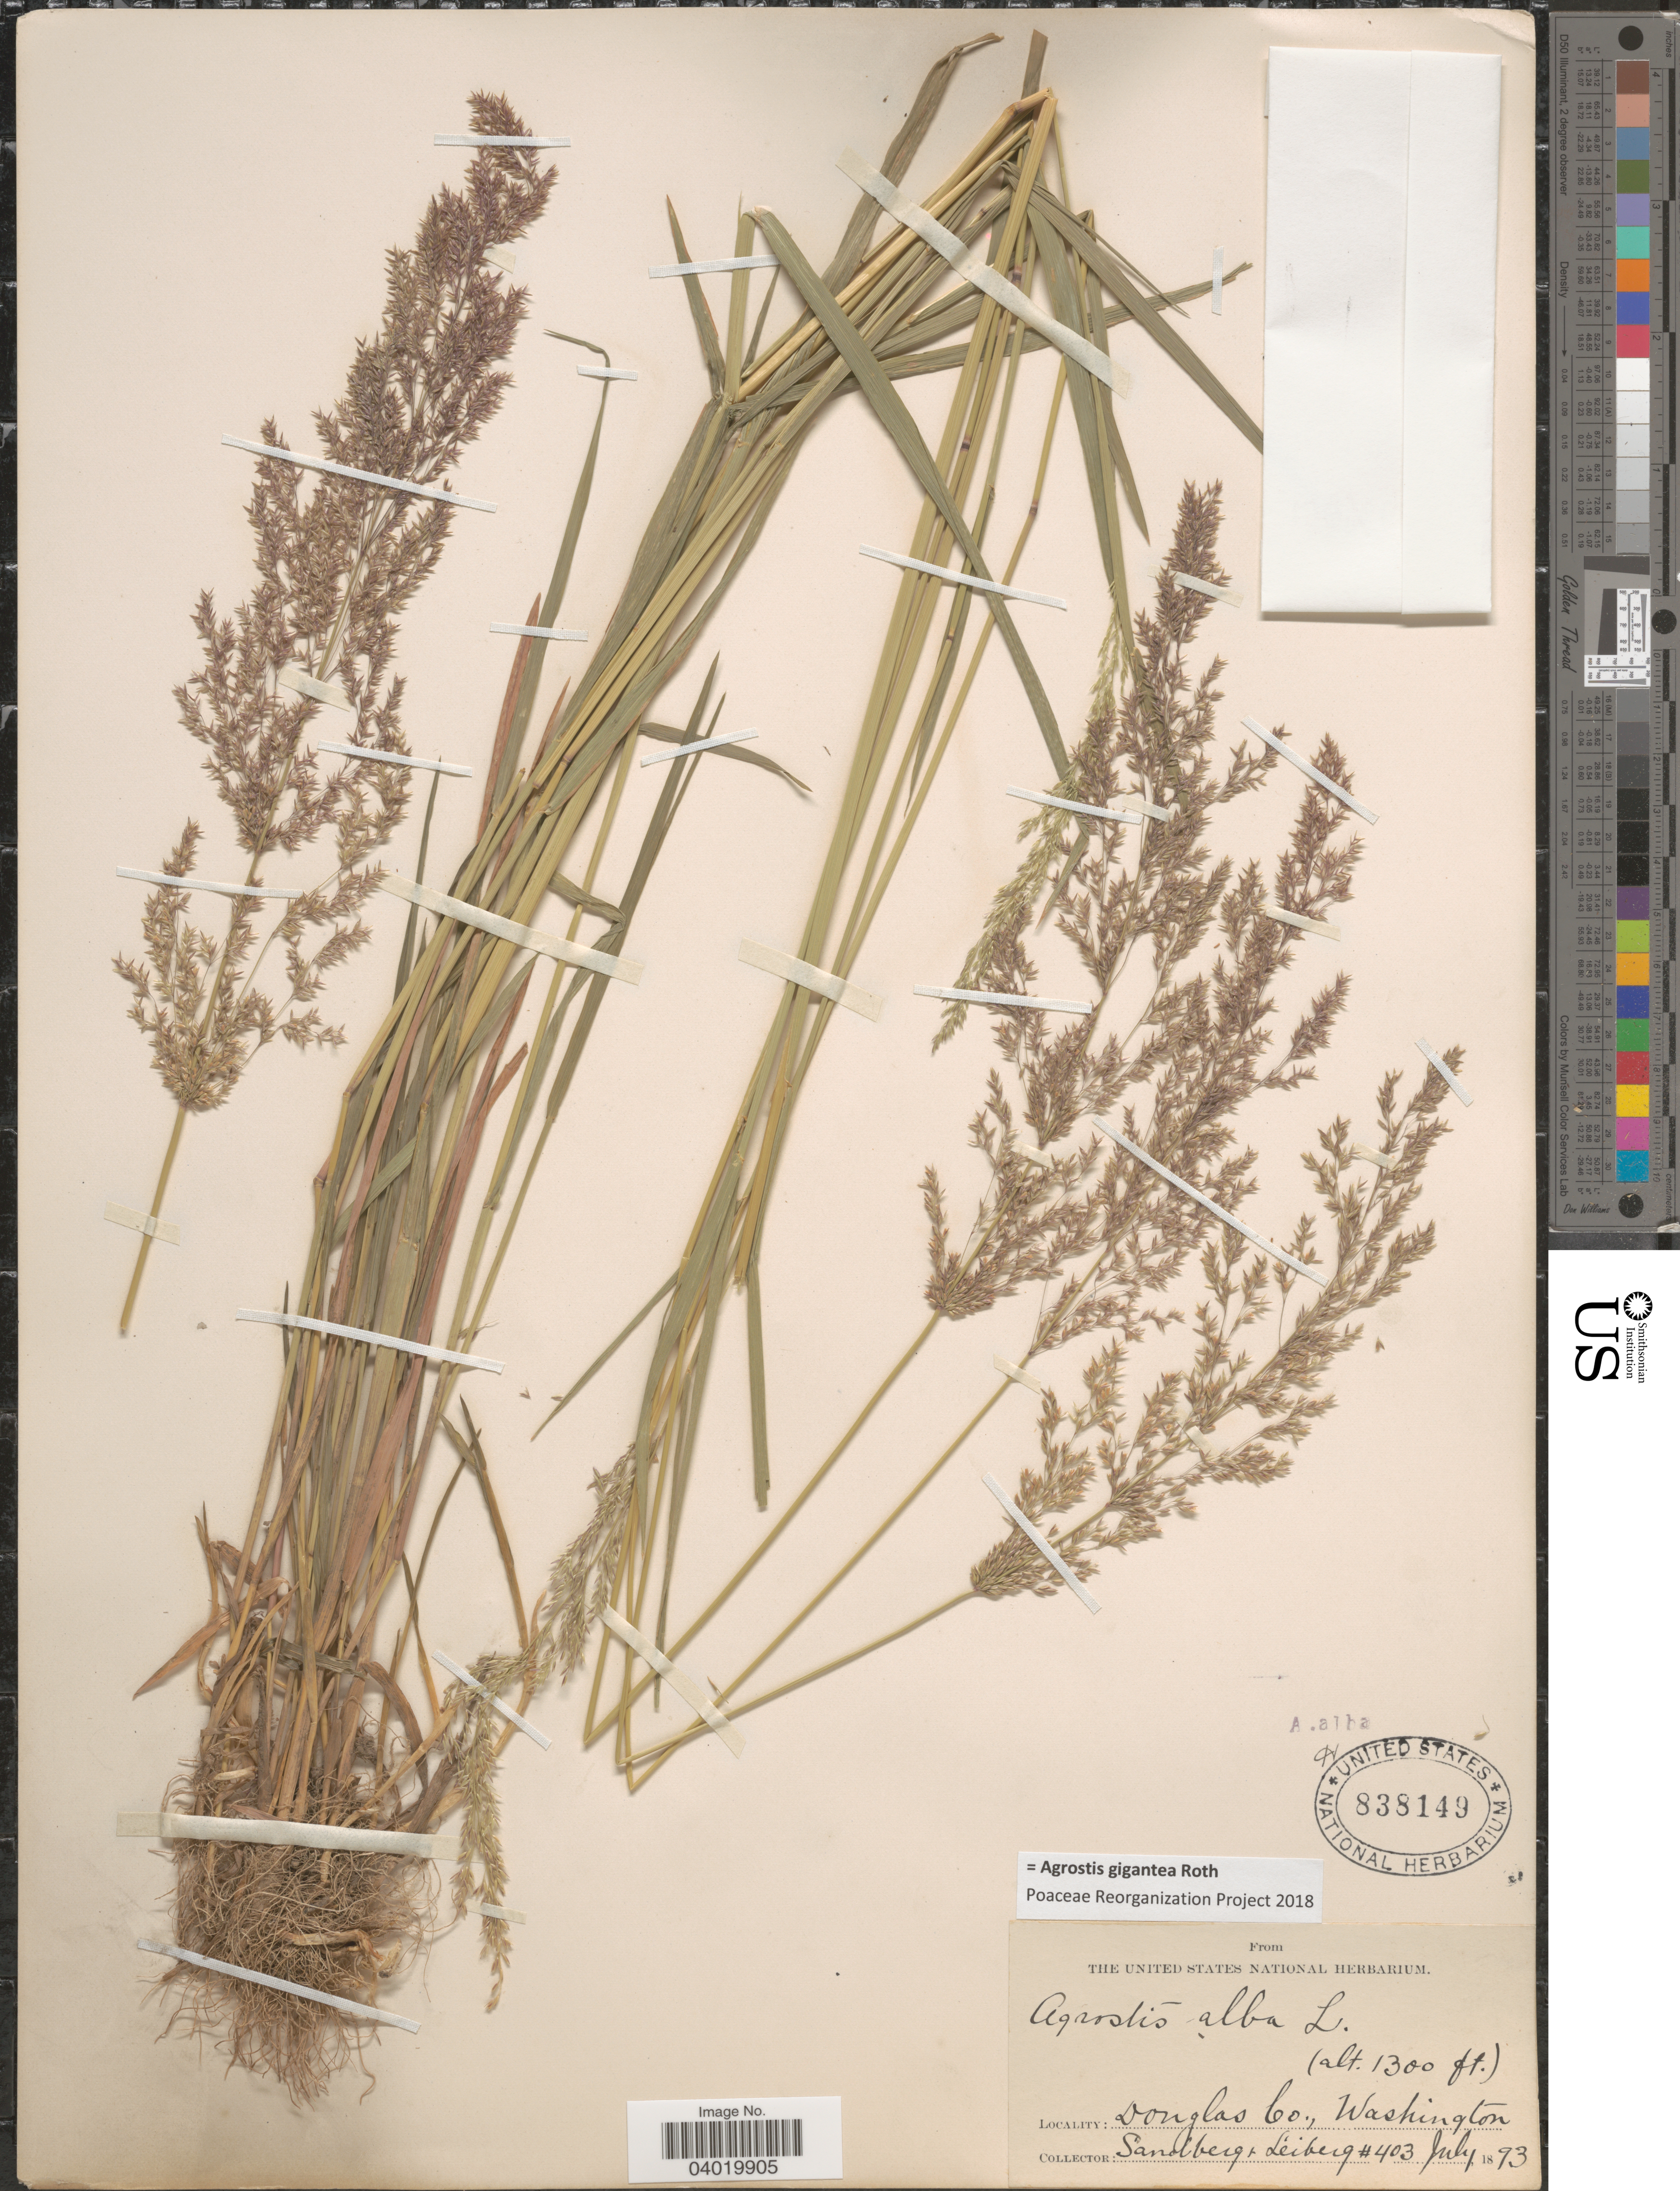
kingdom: Plantae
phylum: Tracheophyta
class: Liliopsida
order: Poales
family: Poaceae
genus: Agrostis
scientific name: Agrostis gigantea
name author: Roth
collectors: Sandberg & -. Leiberg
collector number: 403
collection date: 1893-07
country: United States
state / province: Washington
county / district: Douglas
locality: Douglas Co.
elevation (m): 396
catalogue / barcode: US 838149